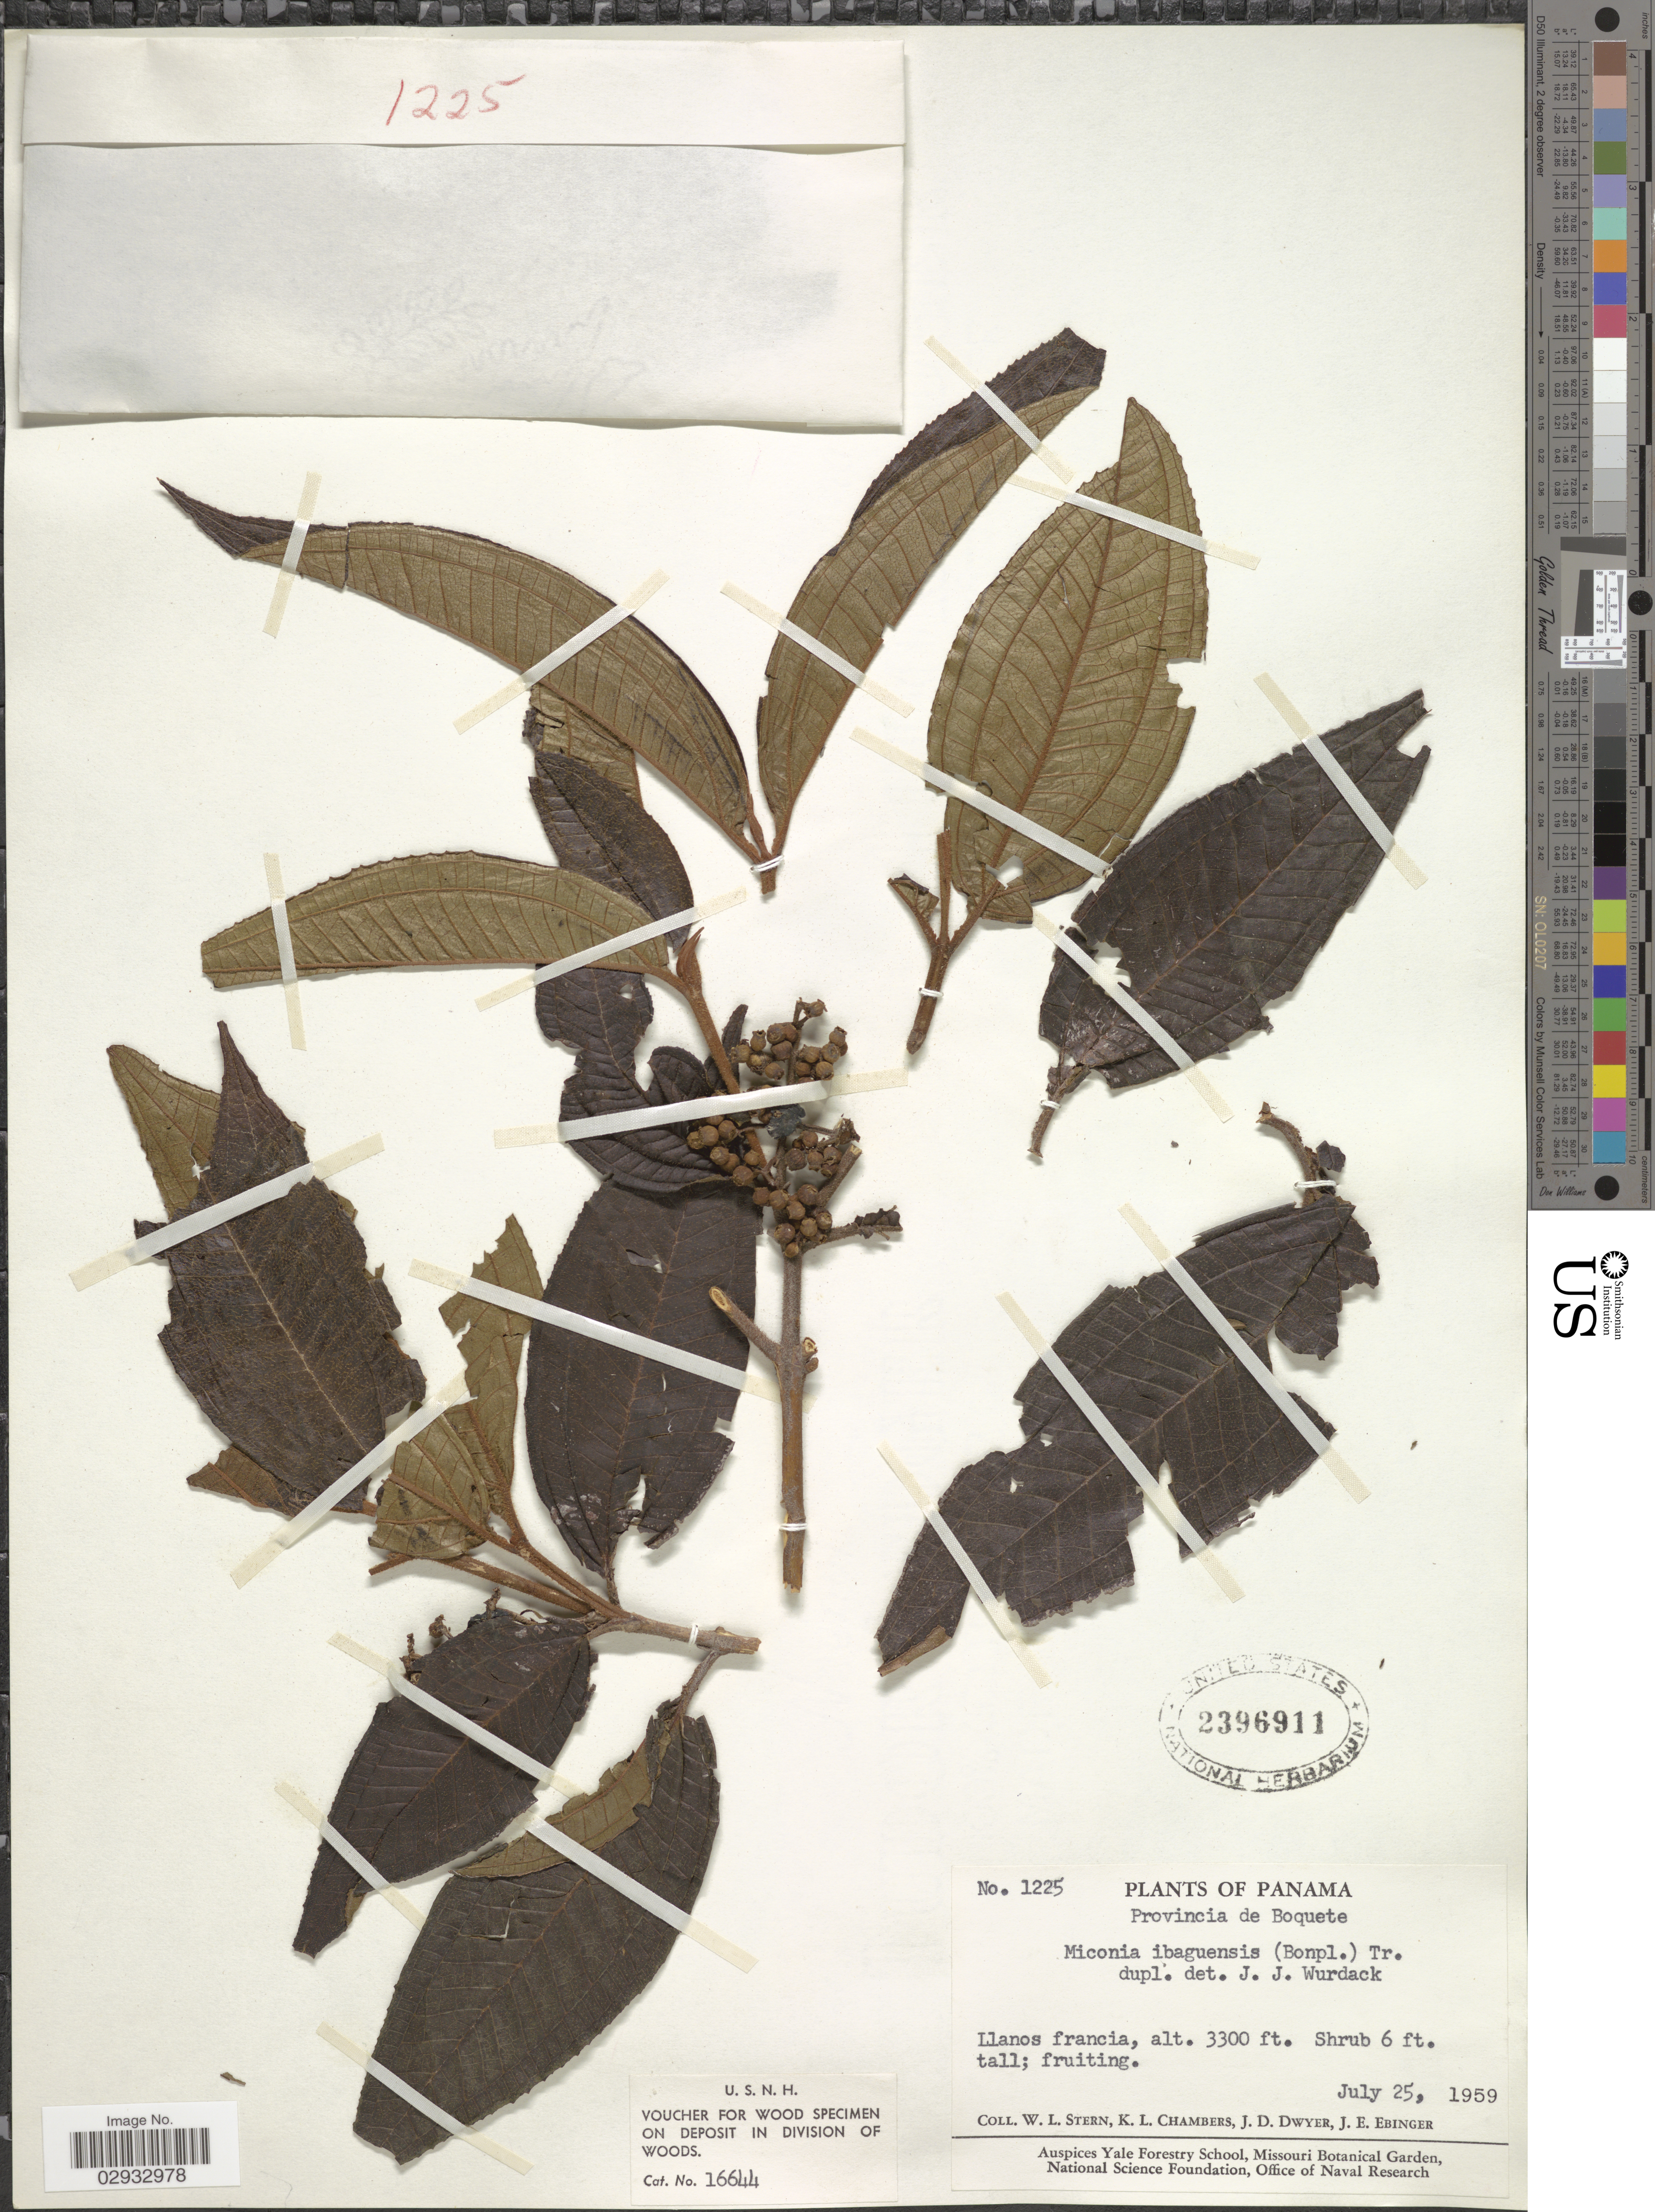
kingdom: Plantae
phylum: Tracheophyta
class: Magnoliopsida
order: Myrtales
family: Melastomataceae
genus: Miconia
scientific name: Miconia ibaguensis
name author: (Bonpl.) Triana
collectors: W. L. Stern, K. Chambers, J. D. Dwyer & J. Ebinger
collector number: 1225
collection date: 1959-07-25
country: Panama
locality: Provincia de Boquete. Llanos francia.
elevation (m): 1006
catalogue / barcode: US 2396911